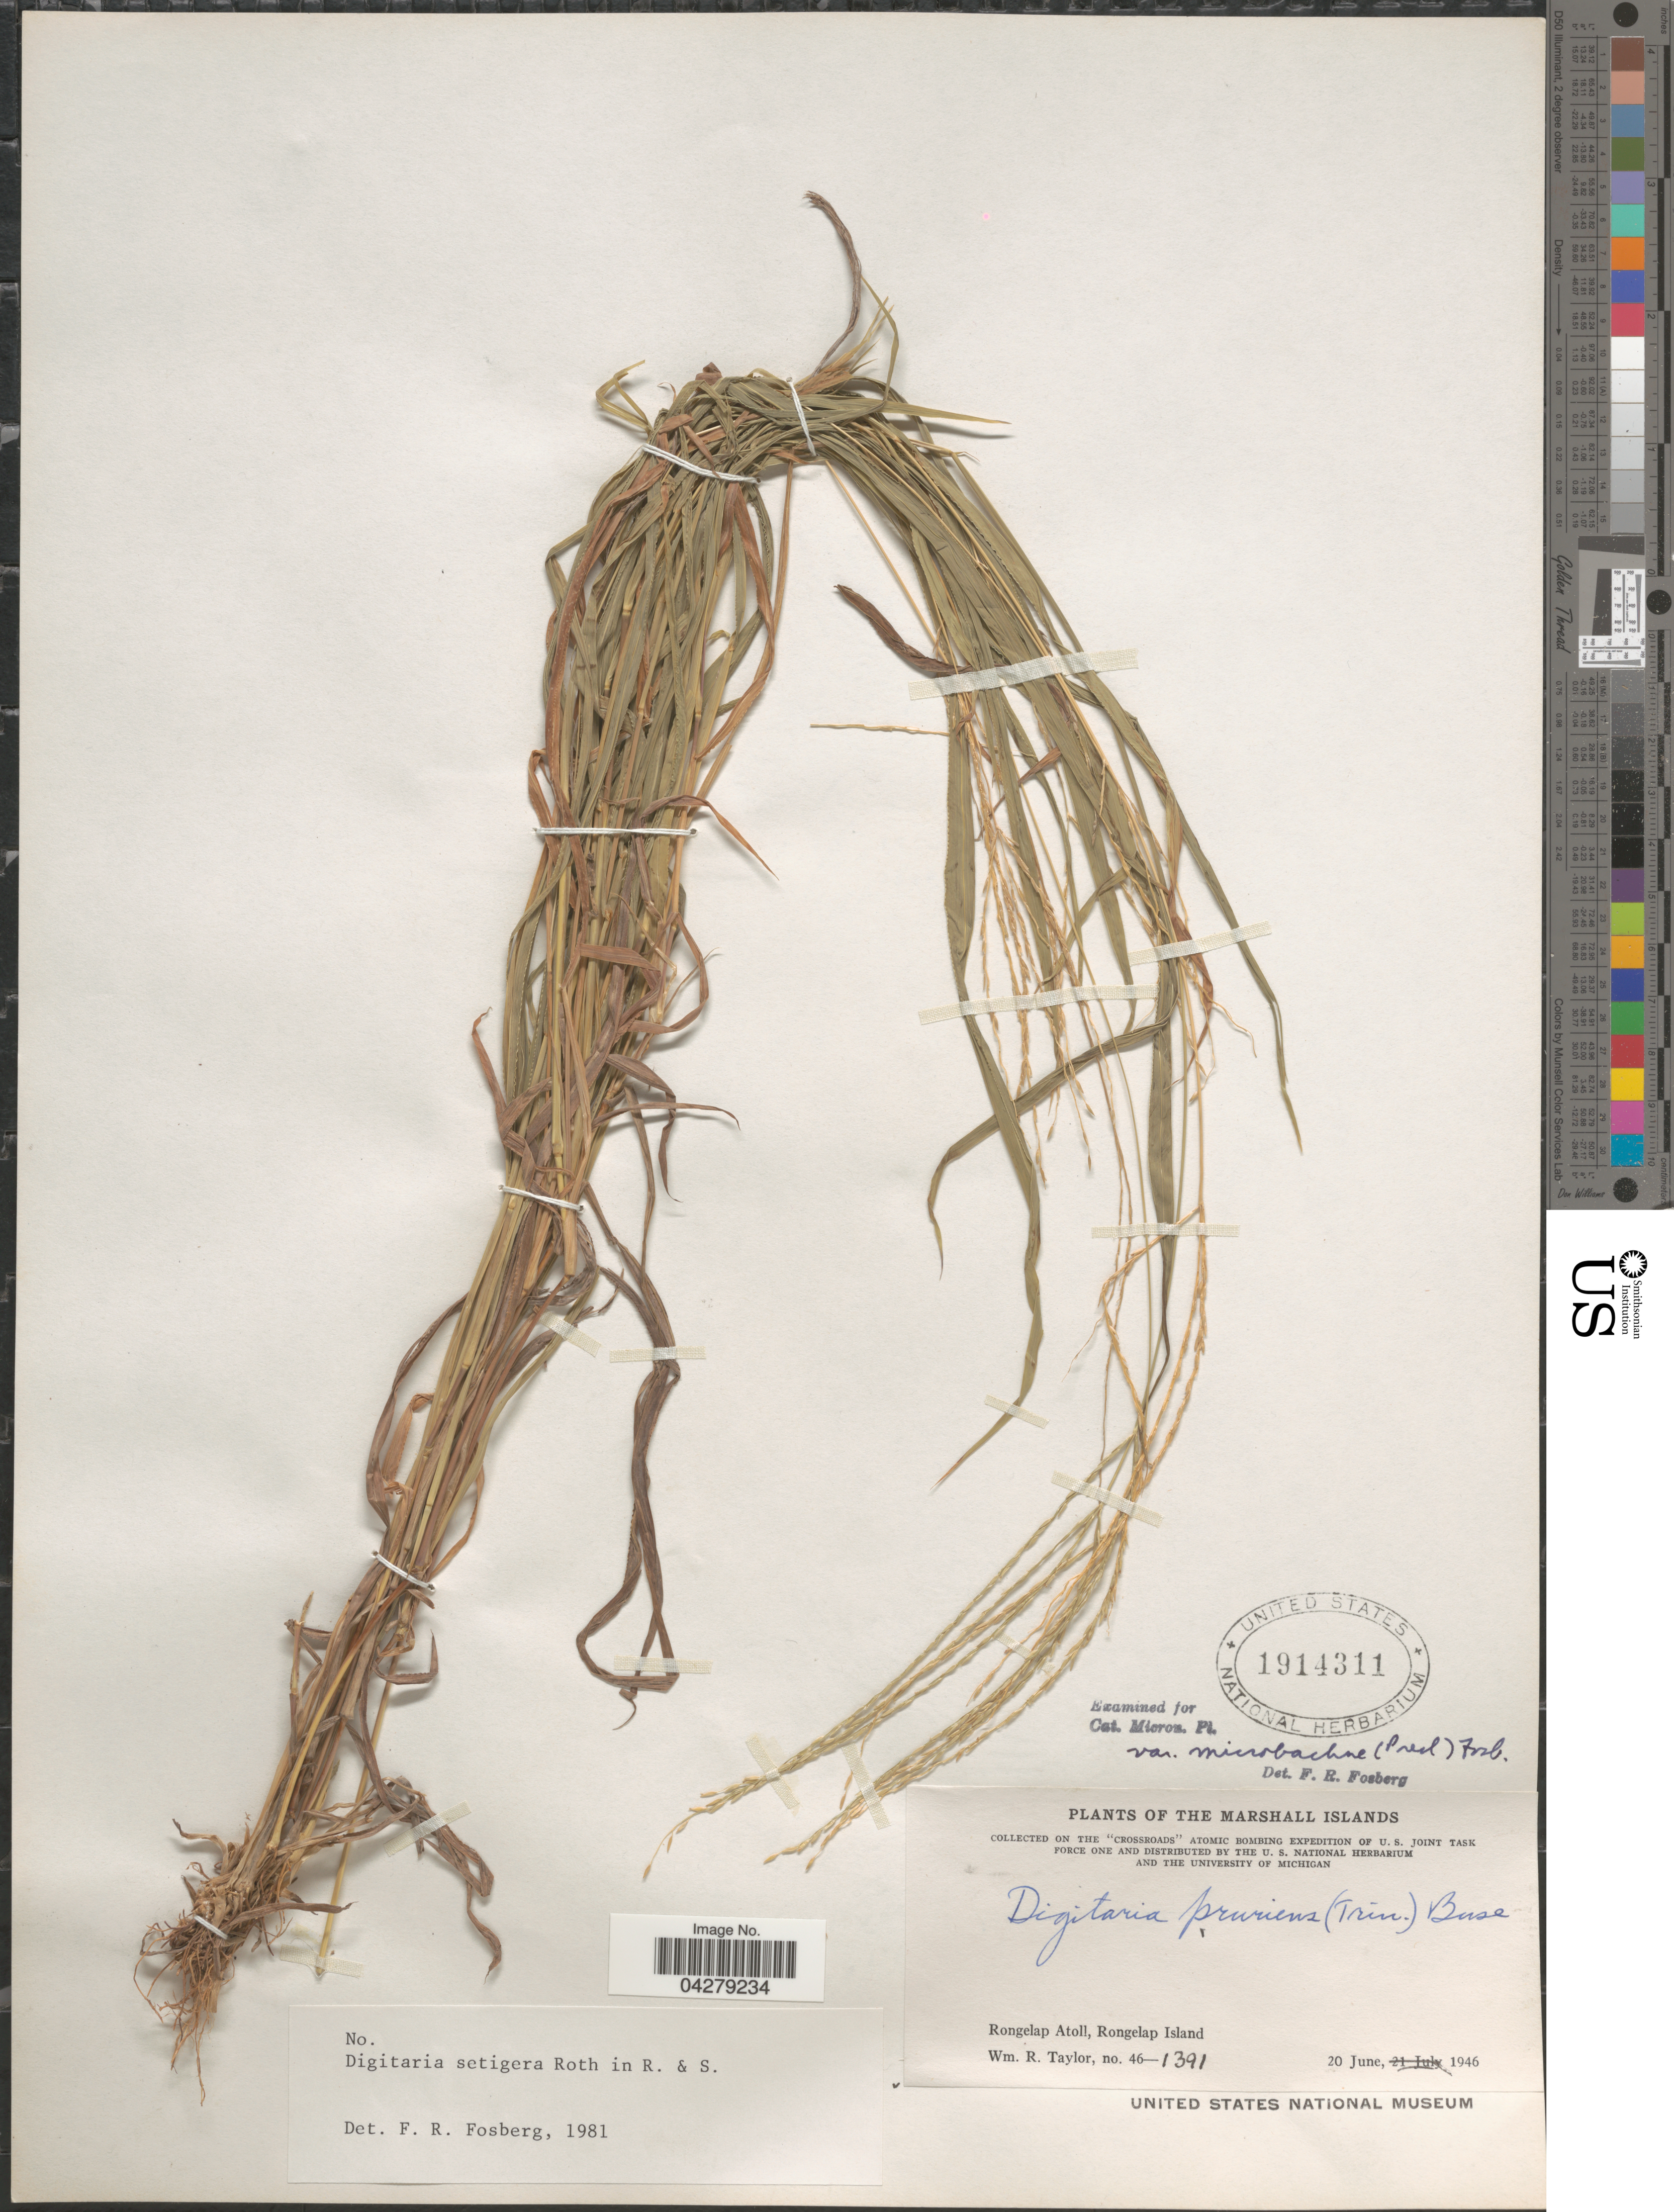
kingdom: Plantae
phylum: Tracheophyta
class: Liliopsida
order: Poales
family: Poaceae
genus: Digitaria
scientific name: Digitaria setigera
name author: Roth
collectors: W. R. Taylor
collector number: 46-1391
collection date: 1946-06-20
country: Marshall Islands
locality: On the "Crossroad" Atomic Bombing Expedition of U.S. Joint Task Force One. Rongelap Atoll, Rongelap Island.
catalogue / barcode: US 1914311